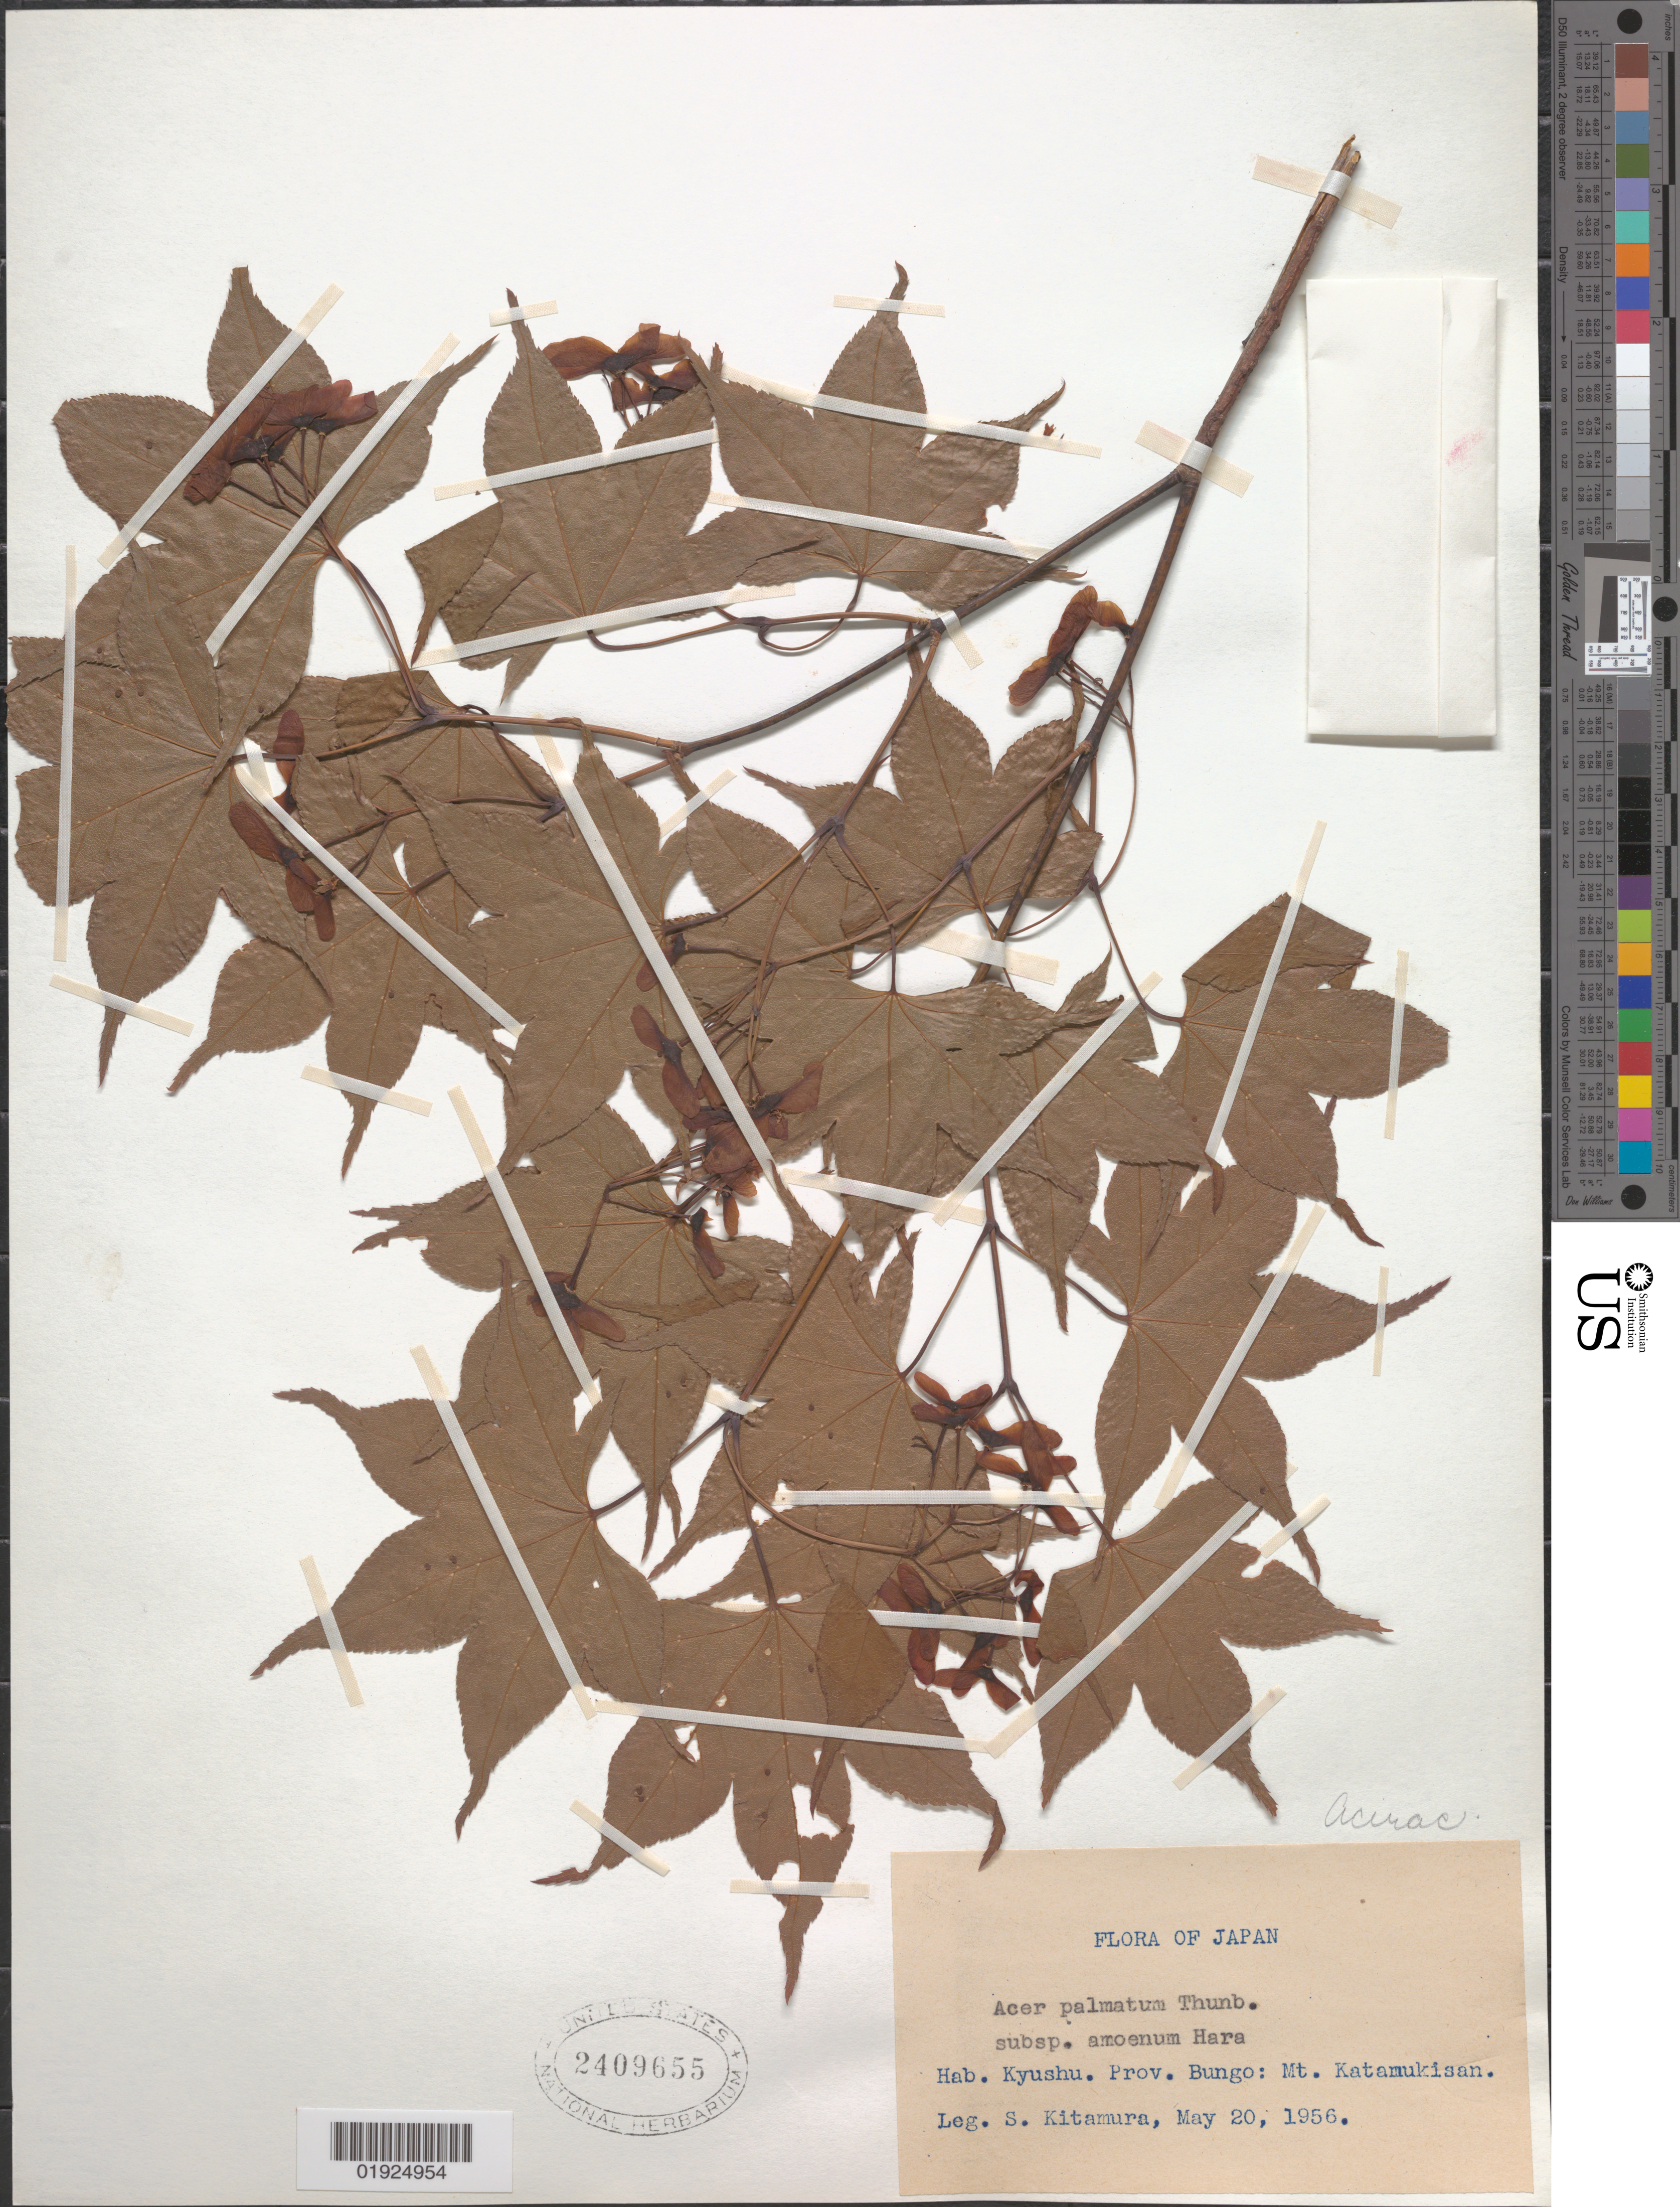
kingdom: Plantae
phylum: Tracheophyta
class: Magnoliopsida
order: Sapindales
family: Sapindaceae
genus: Acer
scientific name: Acer palmatum var. amoenum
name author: (Carrière) Ohwi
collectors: S. Kitamura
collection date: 1956-05-20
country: Japan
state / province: Oita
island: Kyushu I.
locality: Prov. Bungo: Mt.Katamukisan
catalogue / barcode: US 2409655